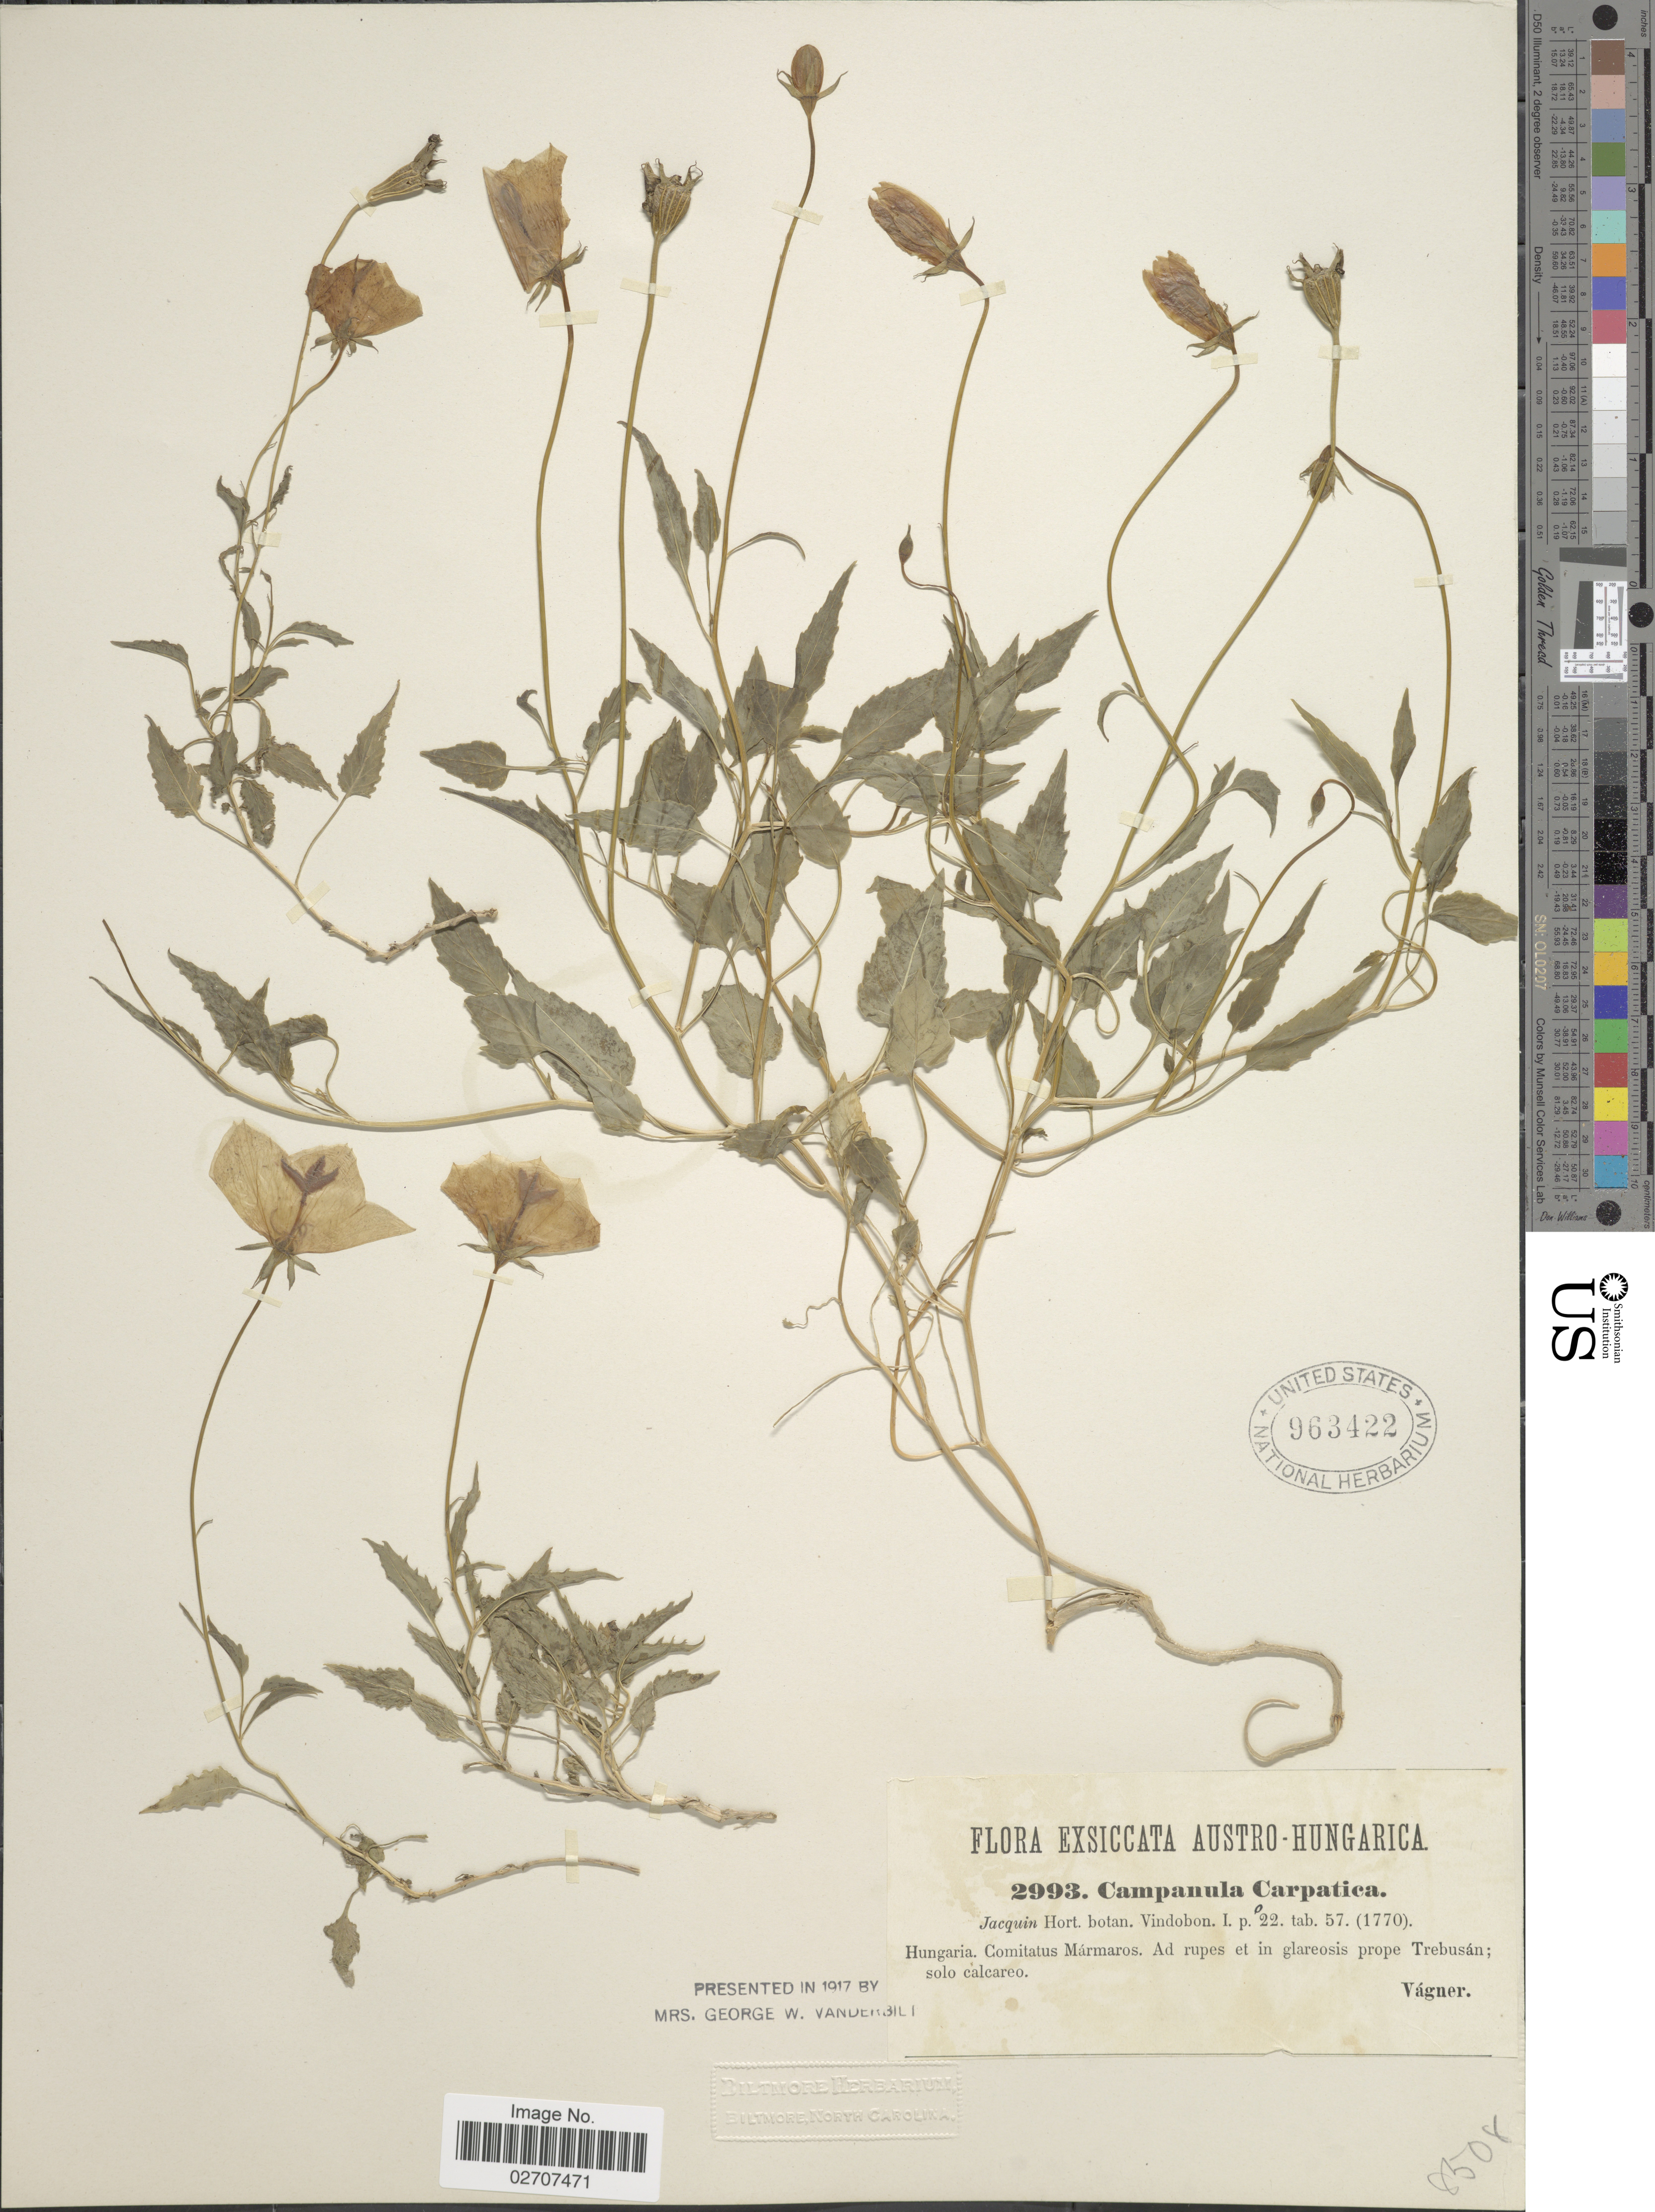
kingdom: Plantae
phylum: Tracheophyta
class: Magnoliopsida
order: Asterales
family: Campanulaceae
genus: Campanula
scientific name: Campanula carpatica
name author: Jacq.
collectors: Vágner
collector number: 2993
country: Hungary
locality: Austro-Hungarica, Comitatus Marmaros, ad rupes et in glareosis prope Trebusan.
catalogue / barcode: US 963422